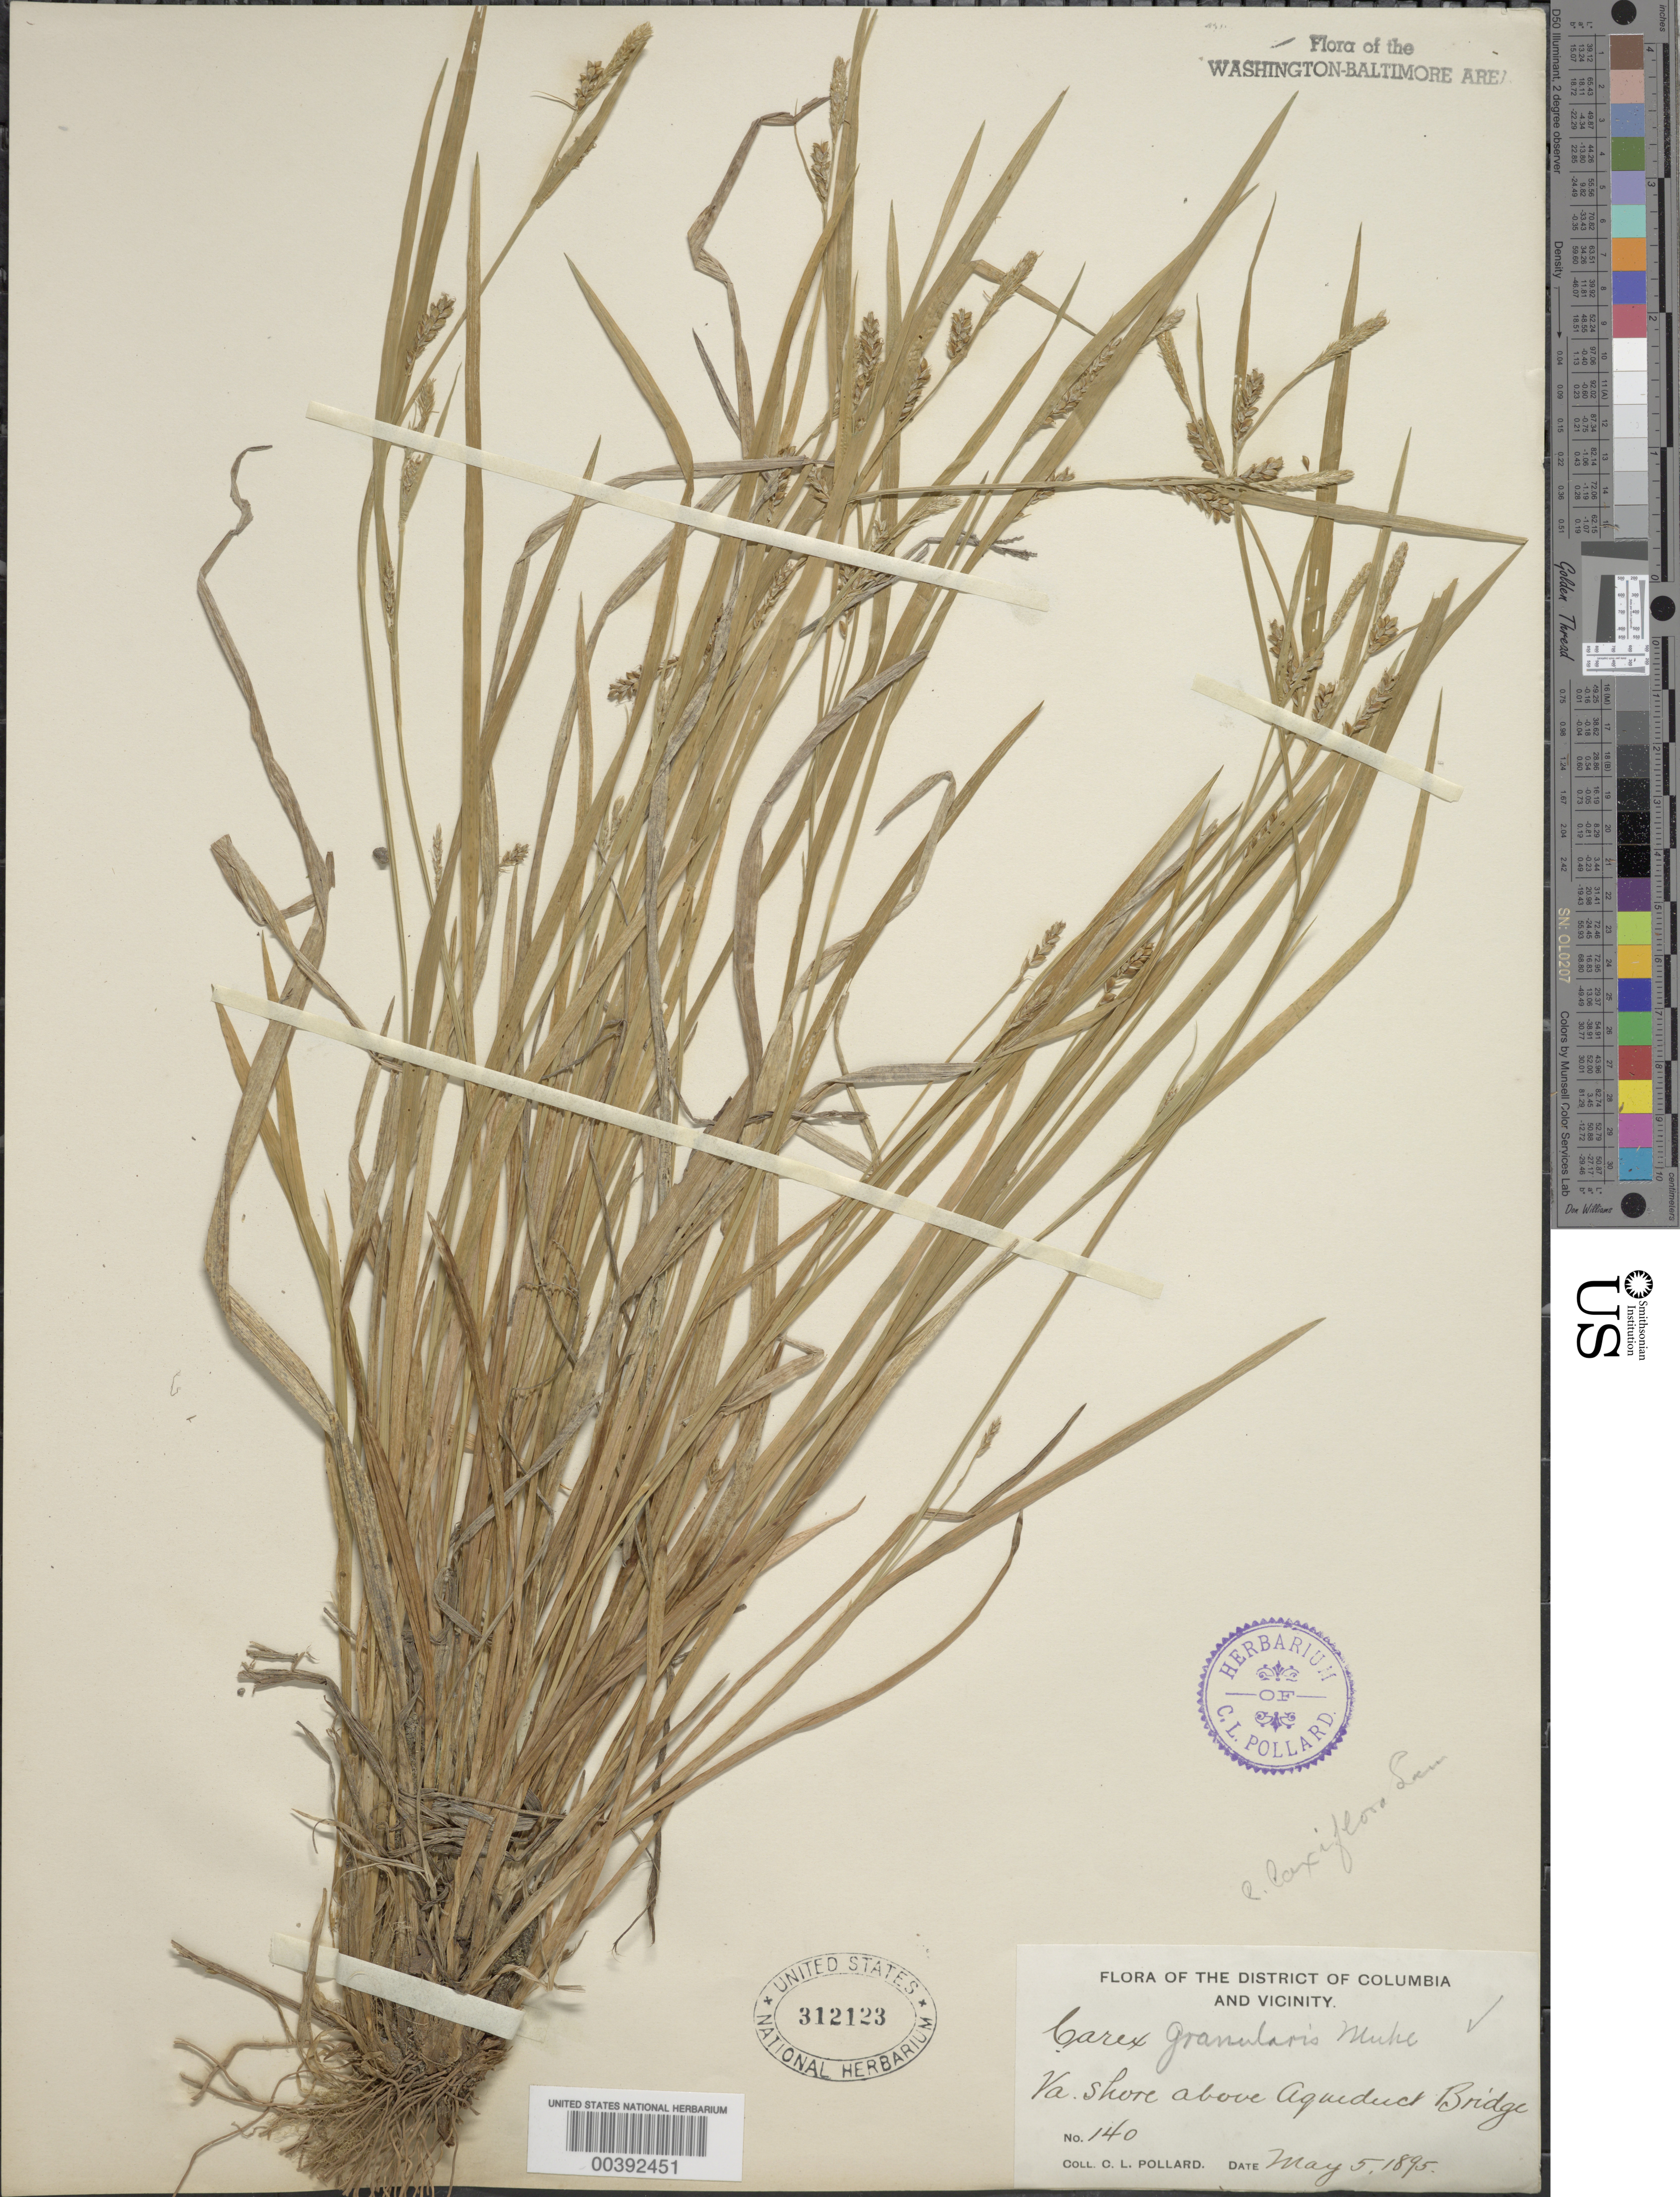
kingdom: Plantae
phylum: Tracheophyta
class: Liliopsida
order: Poales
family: Cyperaceae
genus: Carex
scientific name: Carex gracilescens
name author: Steud.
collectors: C. L. Pollard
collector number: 140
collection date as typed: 05 May 1895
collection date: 1895-05-05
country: United States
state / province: Virginia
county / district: Fairfax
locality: Above Aqueduct Bridge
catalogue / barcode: US 312123